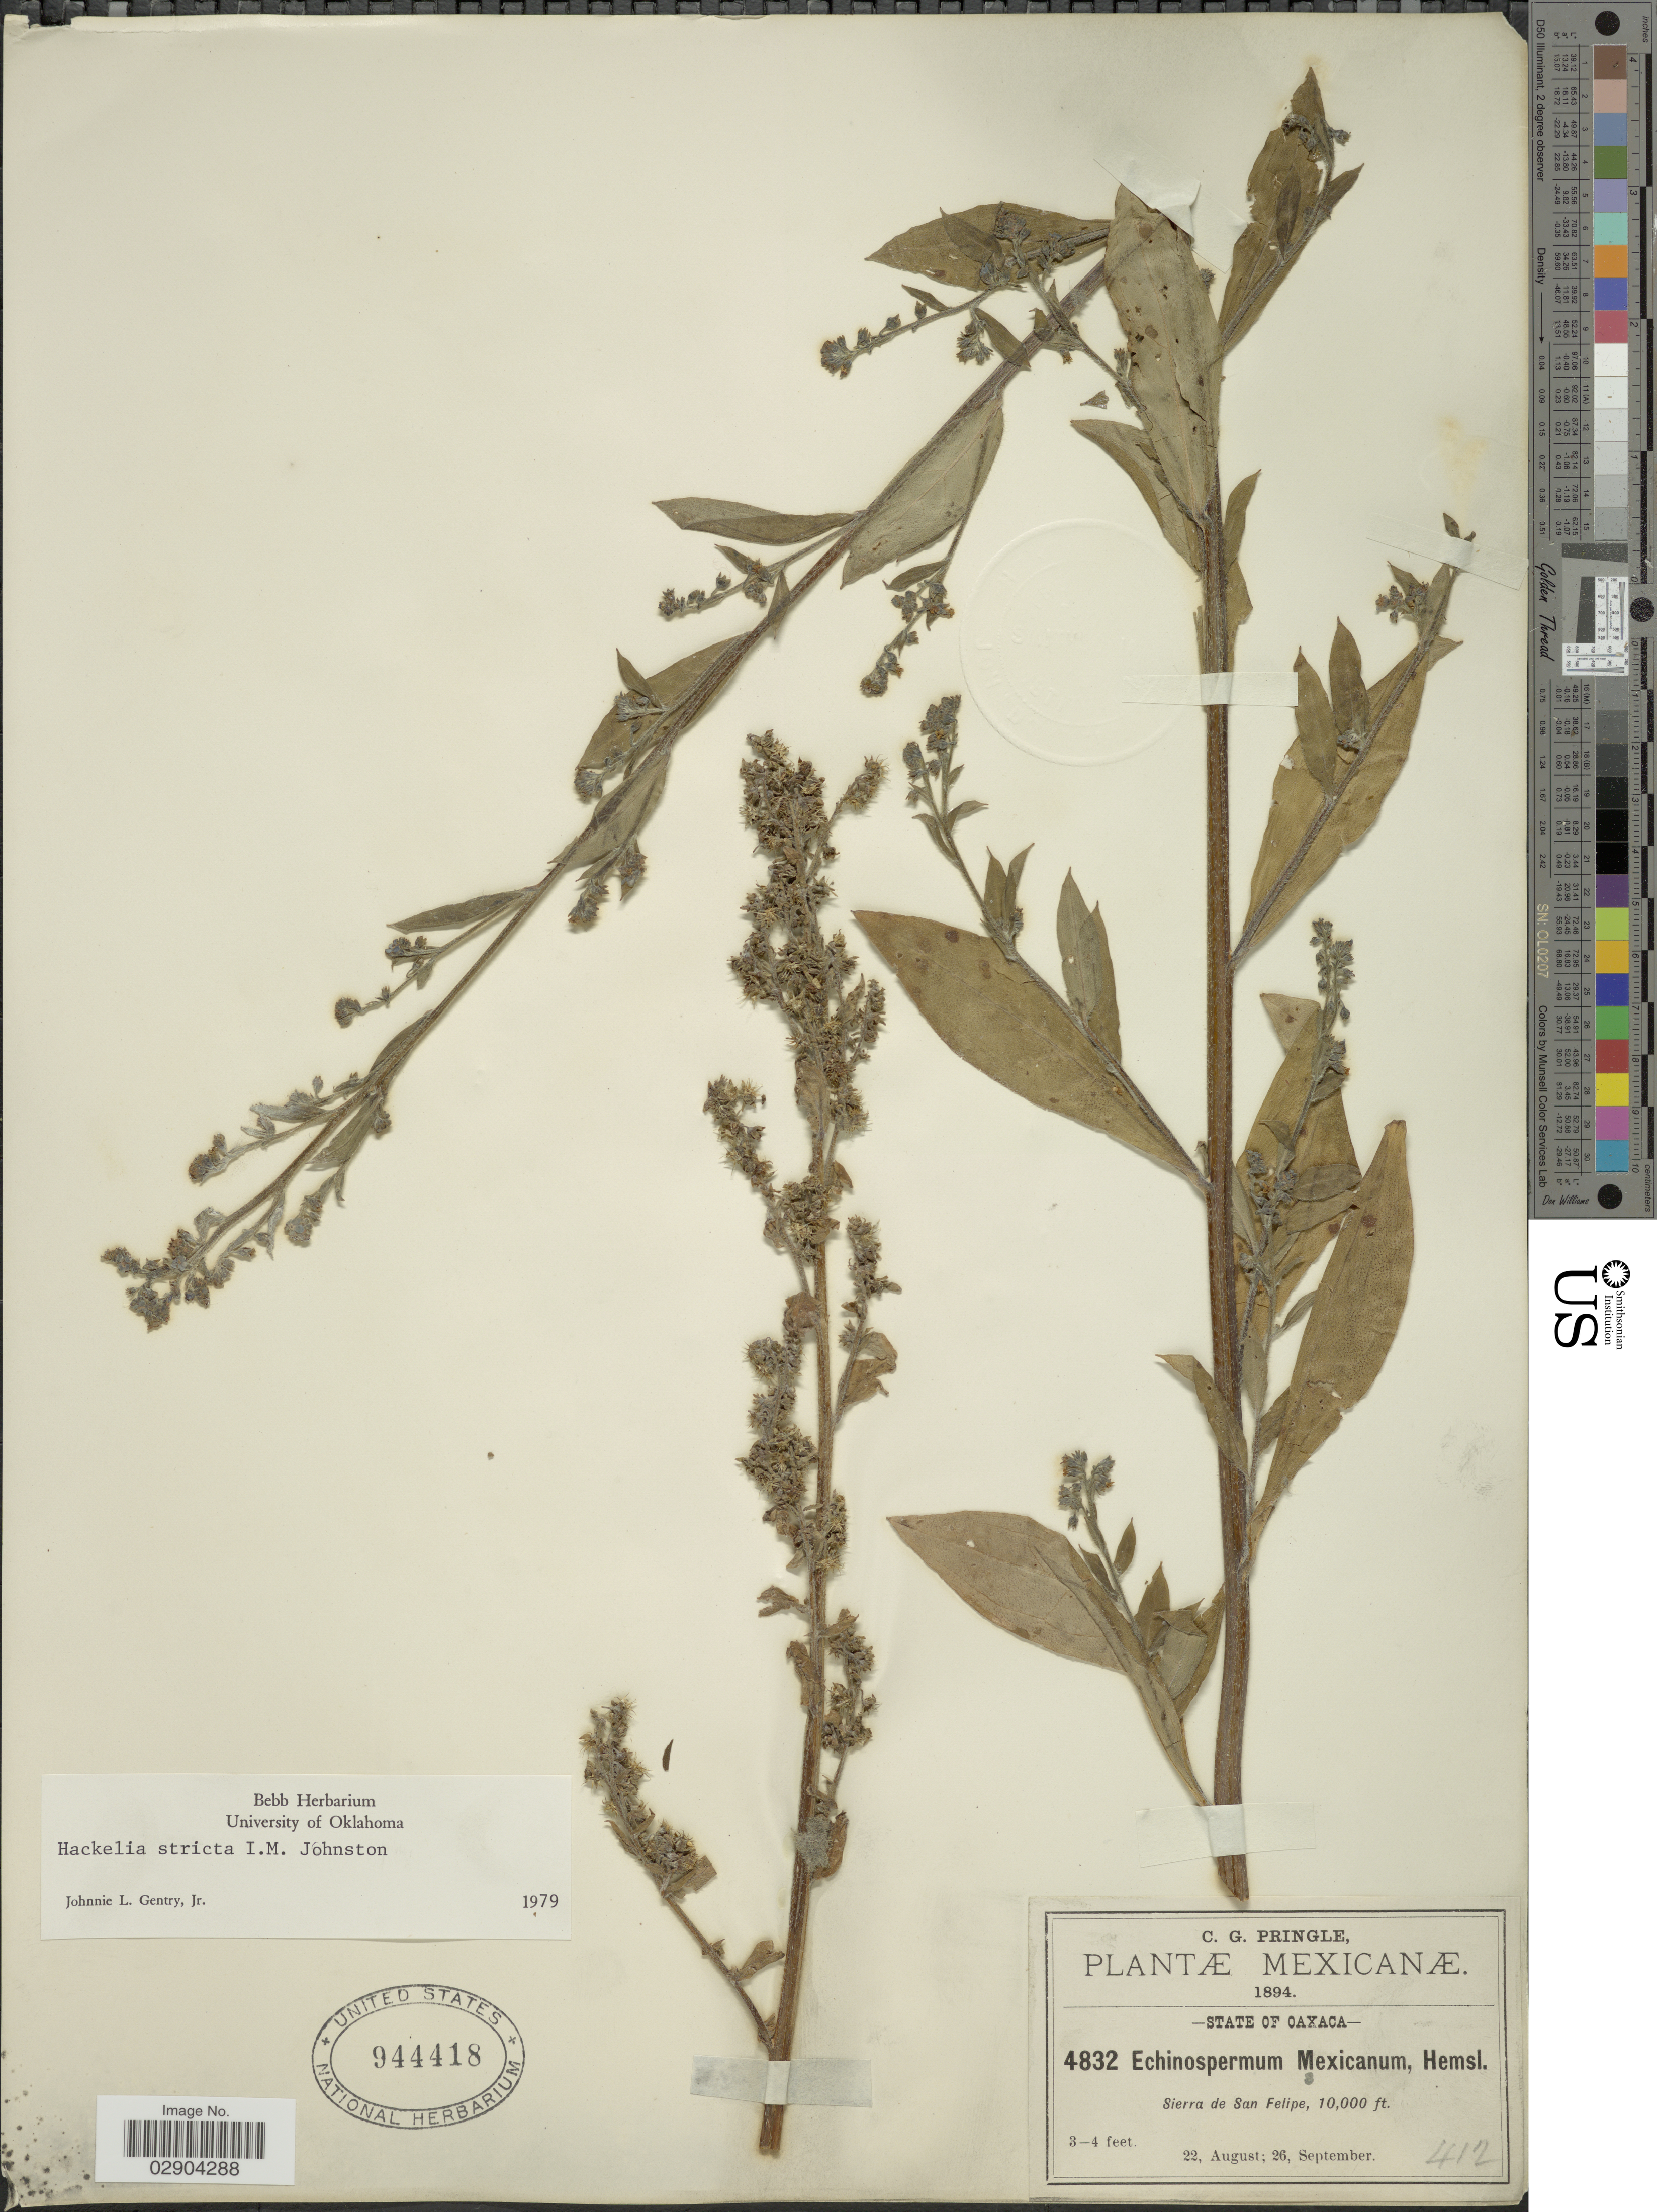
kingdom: Plantae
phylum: Tracheophyta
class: Magnoliopsida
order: Boraginales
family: Boraginaceae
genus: Hackelia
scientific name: Hackelia mexicana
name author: (Schltdl. & Cham.) I.M. Johnst.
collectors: C. G. Pringle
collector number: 4832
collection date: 1894-08-22/1894-09-26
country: Mexico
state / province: Oaxaca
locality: State of Oaxaca. Sierra de San Felipe.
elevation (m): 3048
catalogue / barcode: US 944418